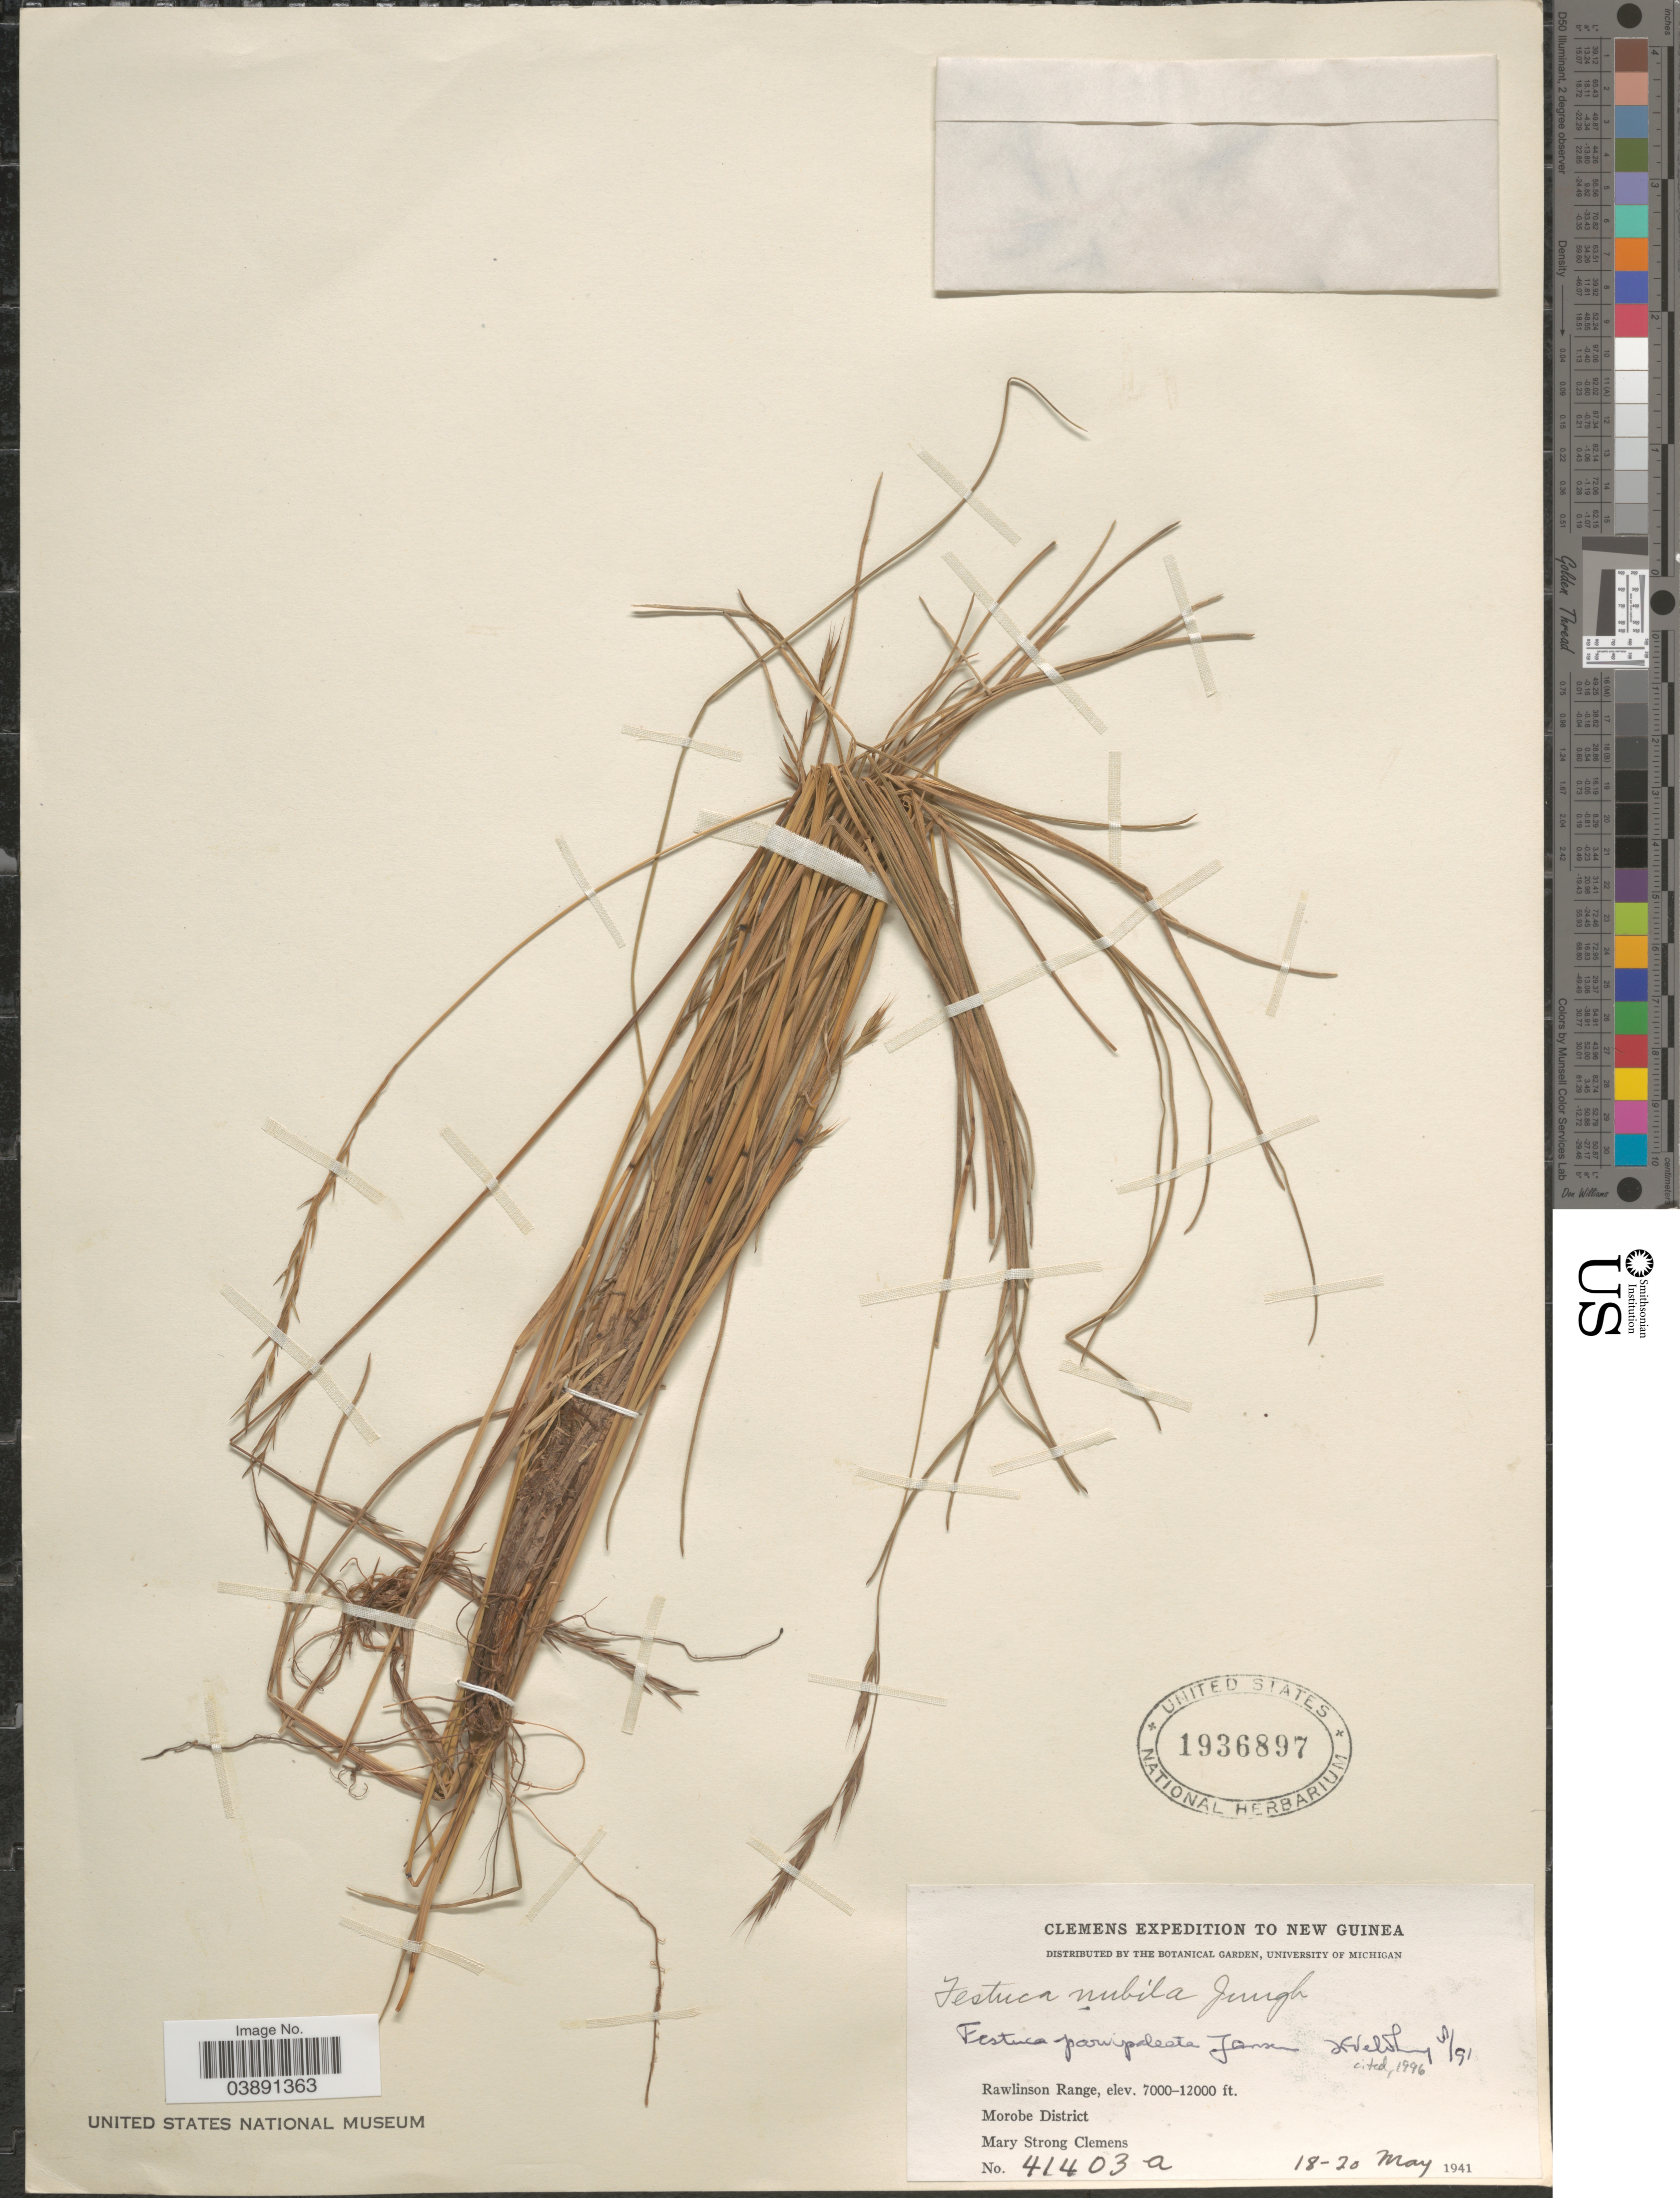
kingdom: Plantae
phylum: Tracheophyta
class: Liliopsida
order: Poales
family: Poaceae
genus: Festuca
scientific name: Festuca parvipaleata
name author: Jansen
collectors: M. S. Clemens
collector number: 41403a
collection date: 1941-05-18/1941-05-20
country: Papua New Guinea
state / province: Morobe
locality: New Guinea. Rawlinson Range. Morobe District.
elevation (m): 2134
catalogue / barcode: US 1936897